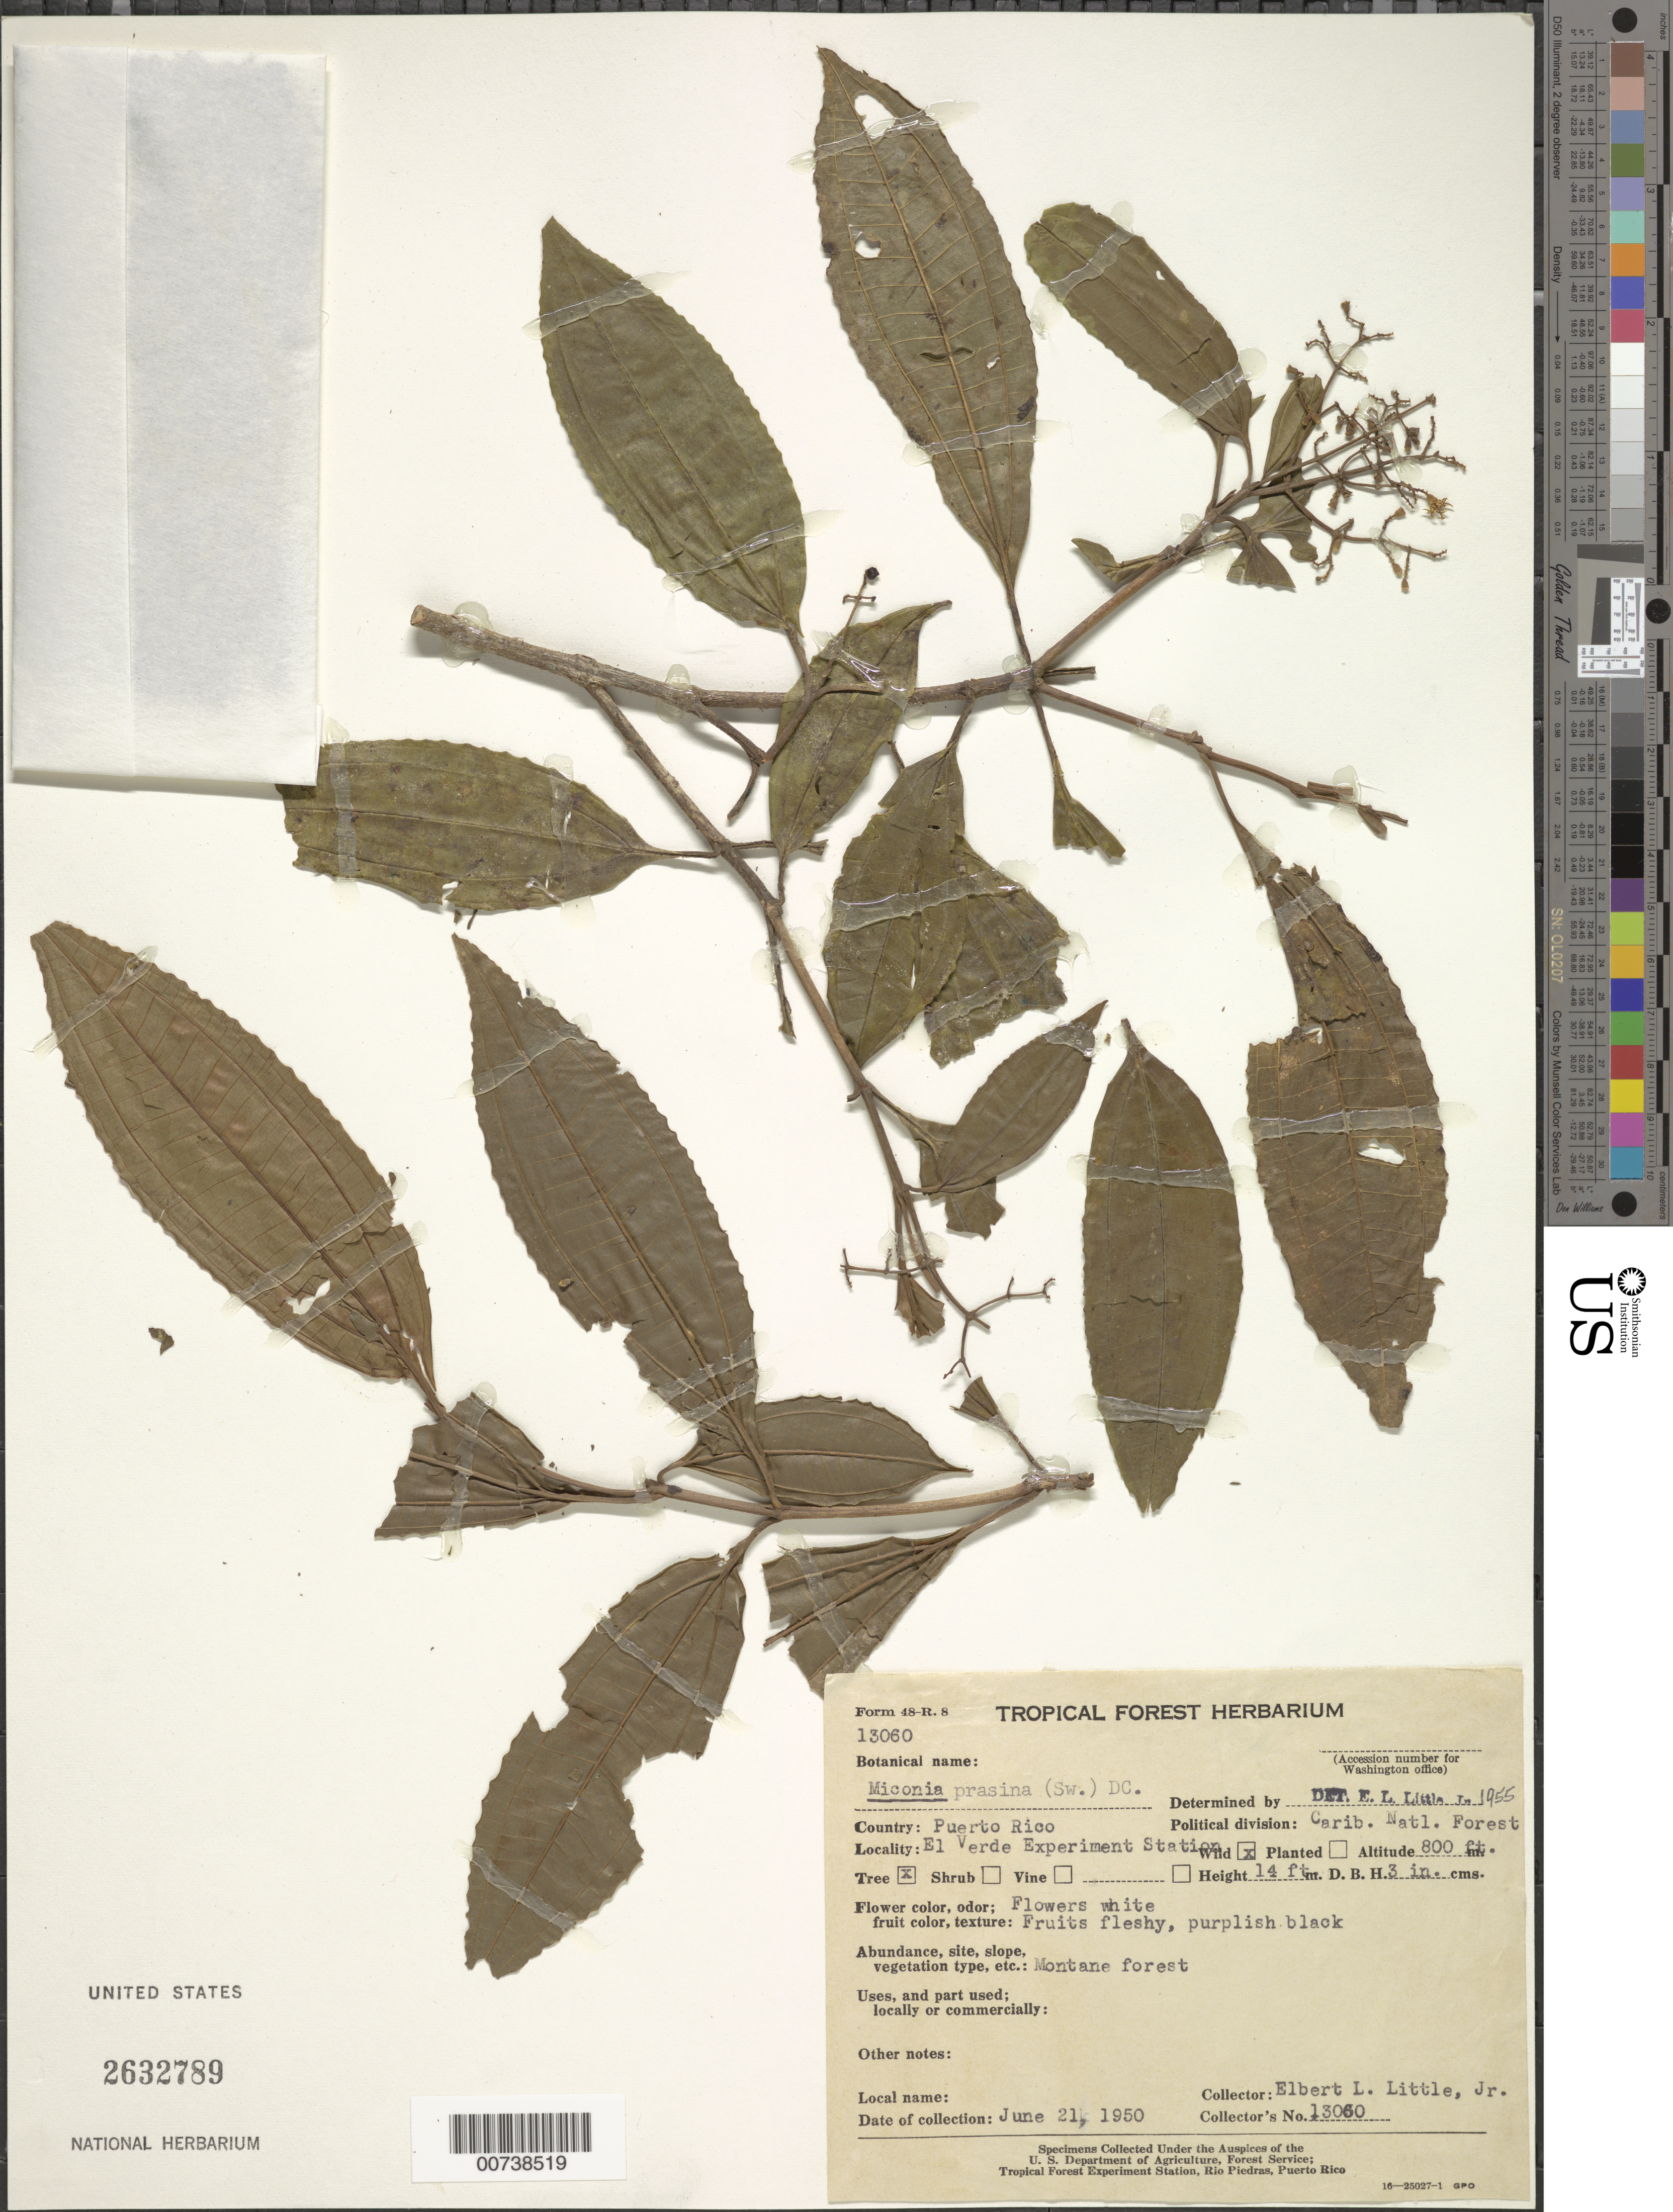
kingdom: Plantae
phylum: Tracheophyta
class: Magnoliopsida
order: Myrtales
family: Melastomataceae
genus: Miconia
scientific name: Miconia prasina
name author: (Sw.) DC.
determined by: Little, Elbert L., Jr., (FSSR), United States Department of Agriculture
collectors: E. L. Little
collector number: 13060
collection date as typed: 21 Jun 1950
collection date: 1950-06-21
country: Puerto Rico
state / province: Río Grande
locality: El Verde Expt. Station, Caribben National Forest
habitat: Montane forest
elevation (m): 244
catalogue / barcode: US 2632789